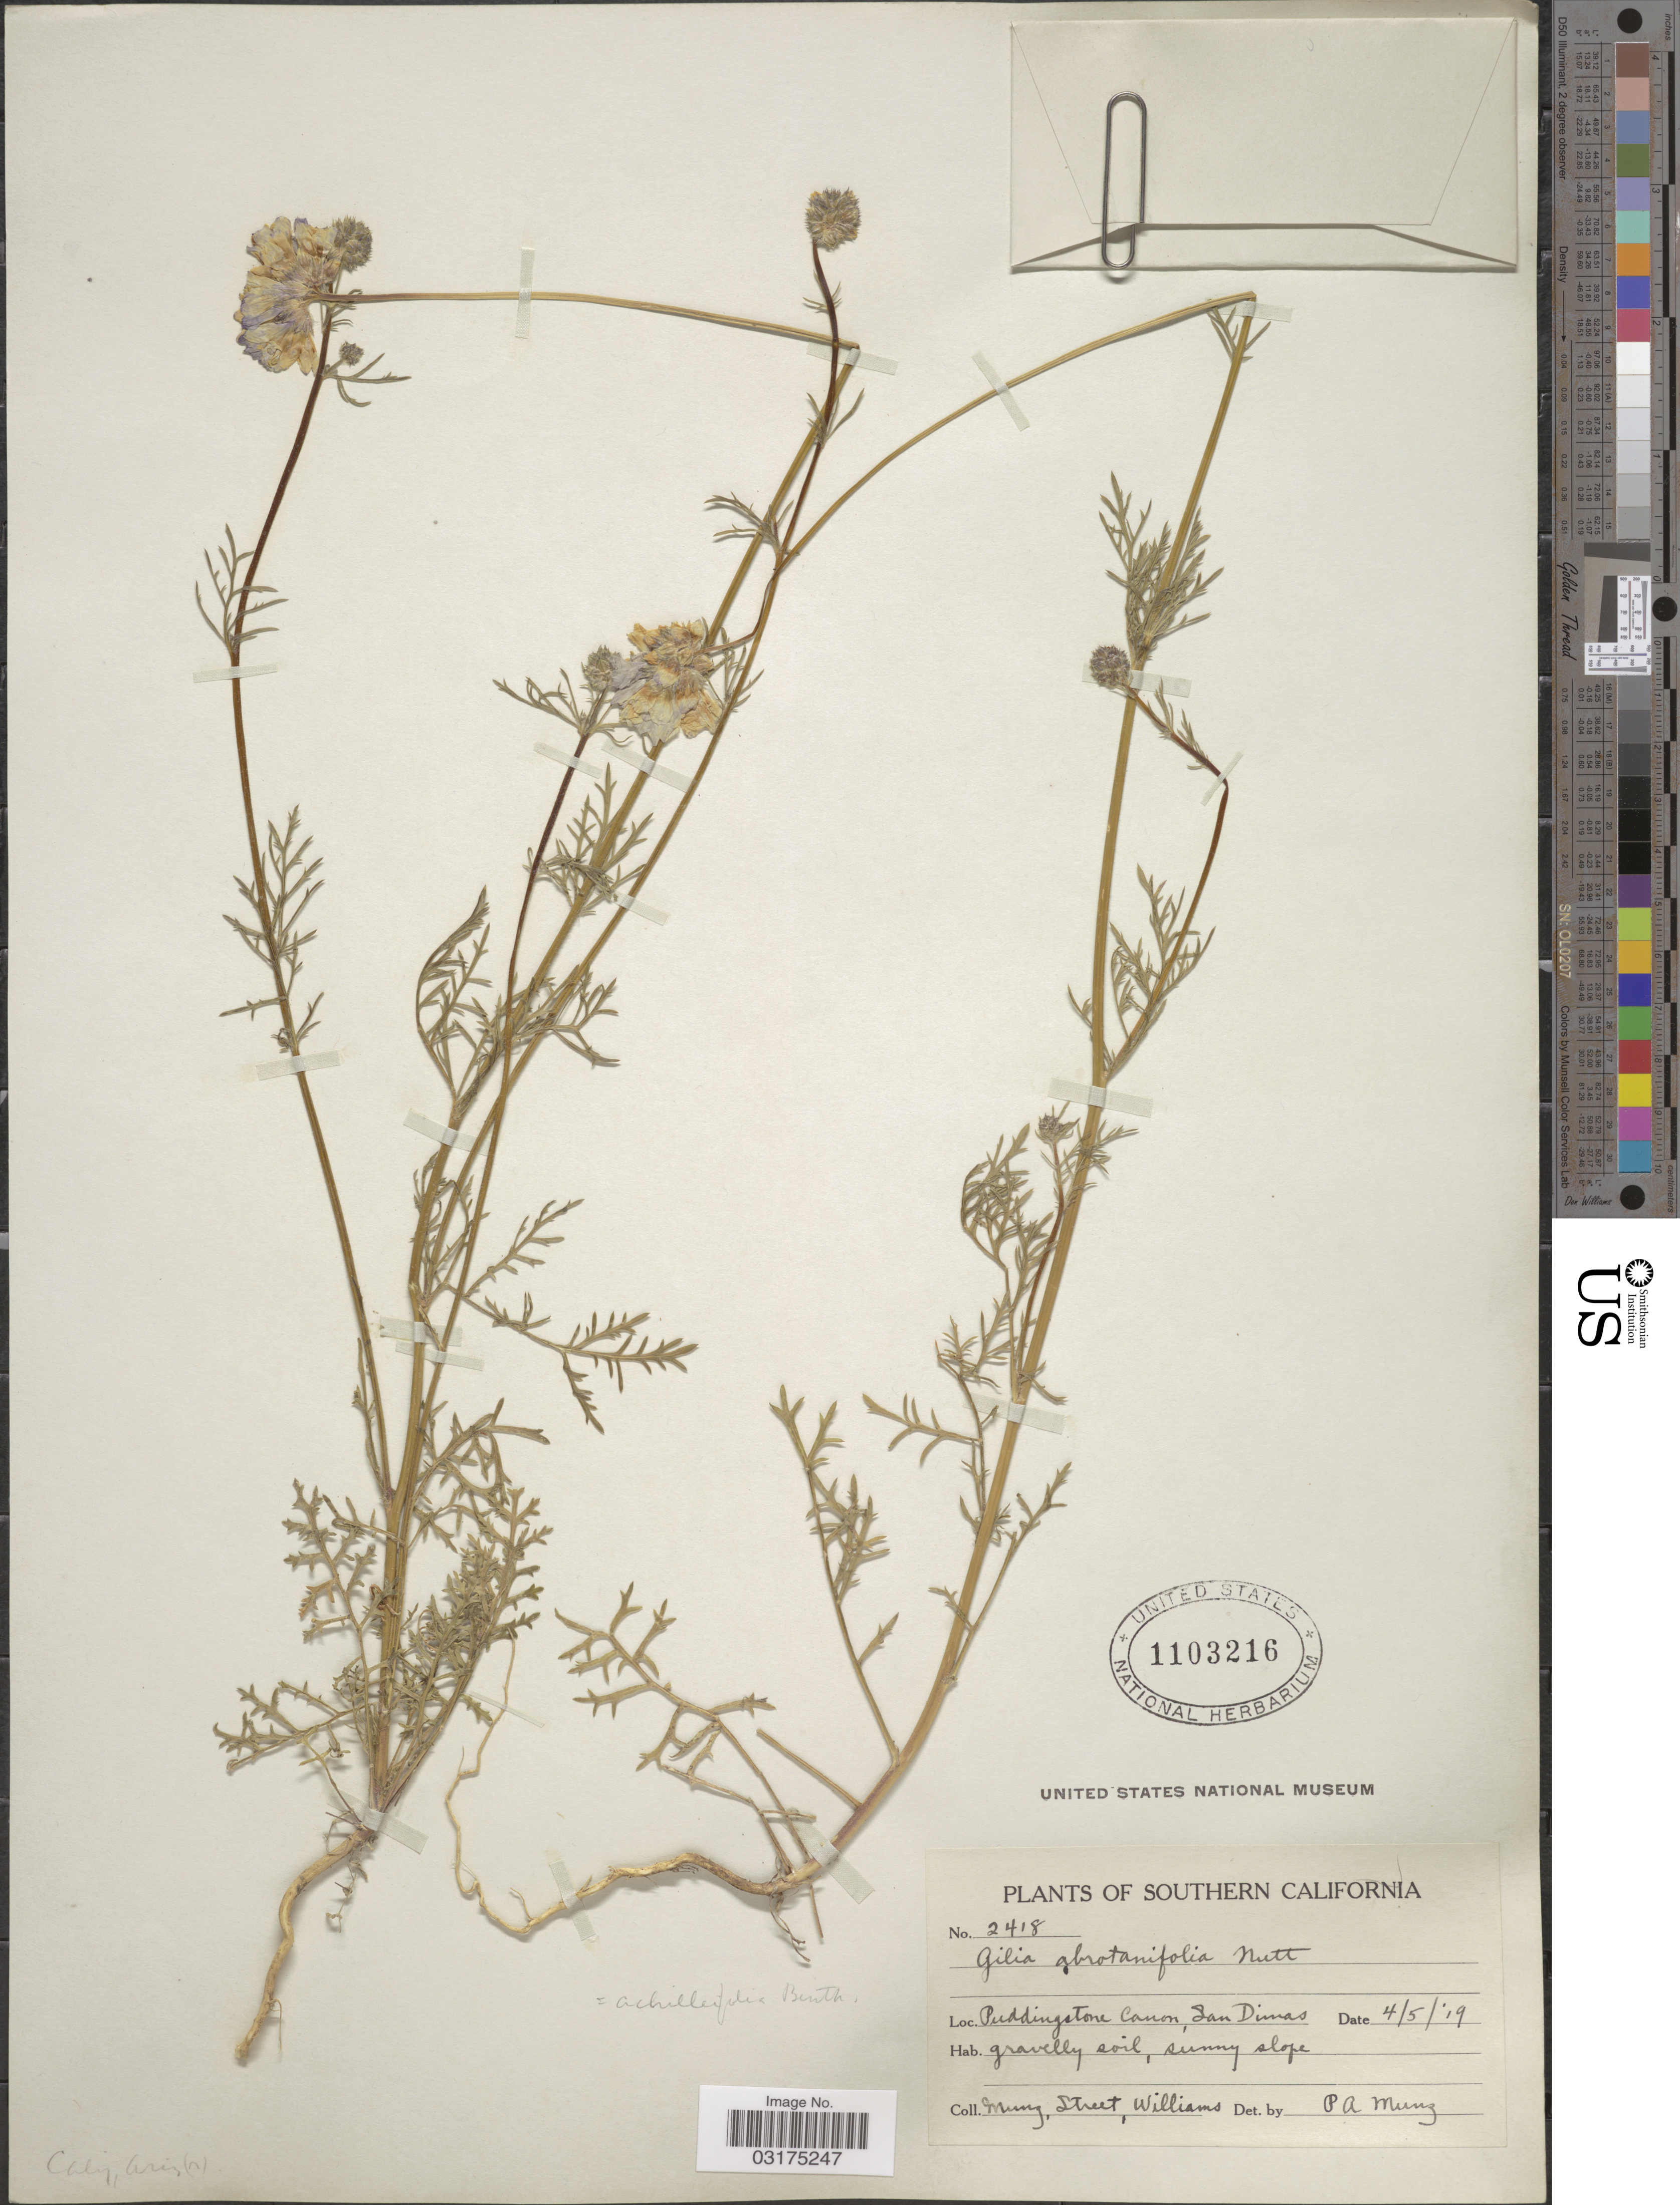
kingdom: Plantae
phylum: Tracheophyta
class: Magnoliopsida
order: Ericales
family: Polemoniaceae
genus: Gilia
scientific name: Gilia capitata subsp. abrotanifolia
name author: (Nutt. ex Greene) V.E. Grant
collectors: -. Munz, -. Street & -- Williams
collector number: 2418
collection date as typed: Transcribed d/m/y: 5/4/19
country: United States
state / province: California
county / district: Los Angeles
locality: Southern California, Puddington Canon, San Dimas.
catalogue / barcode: US 1103216